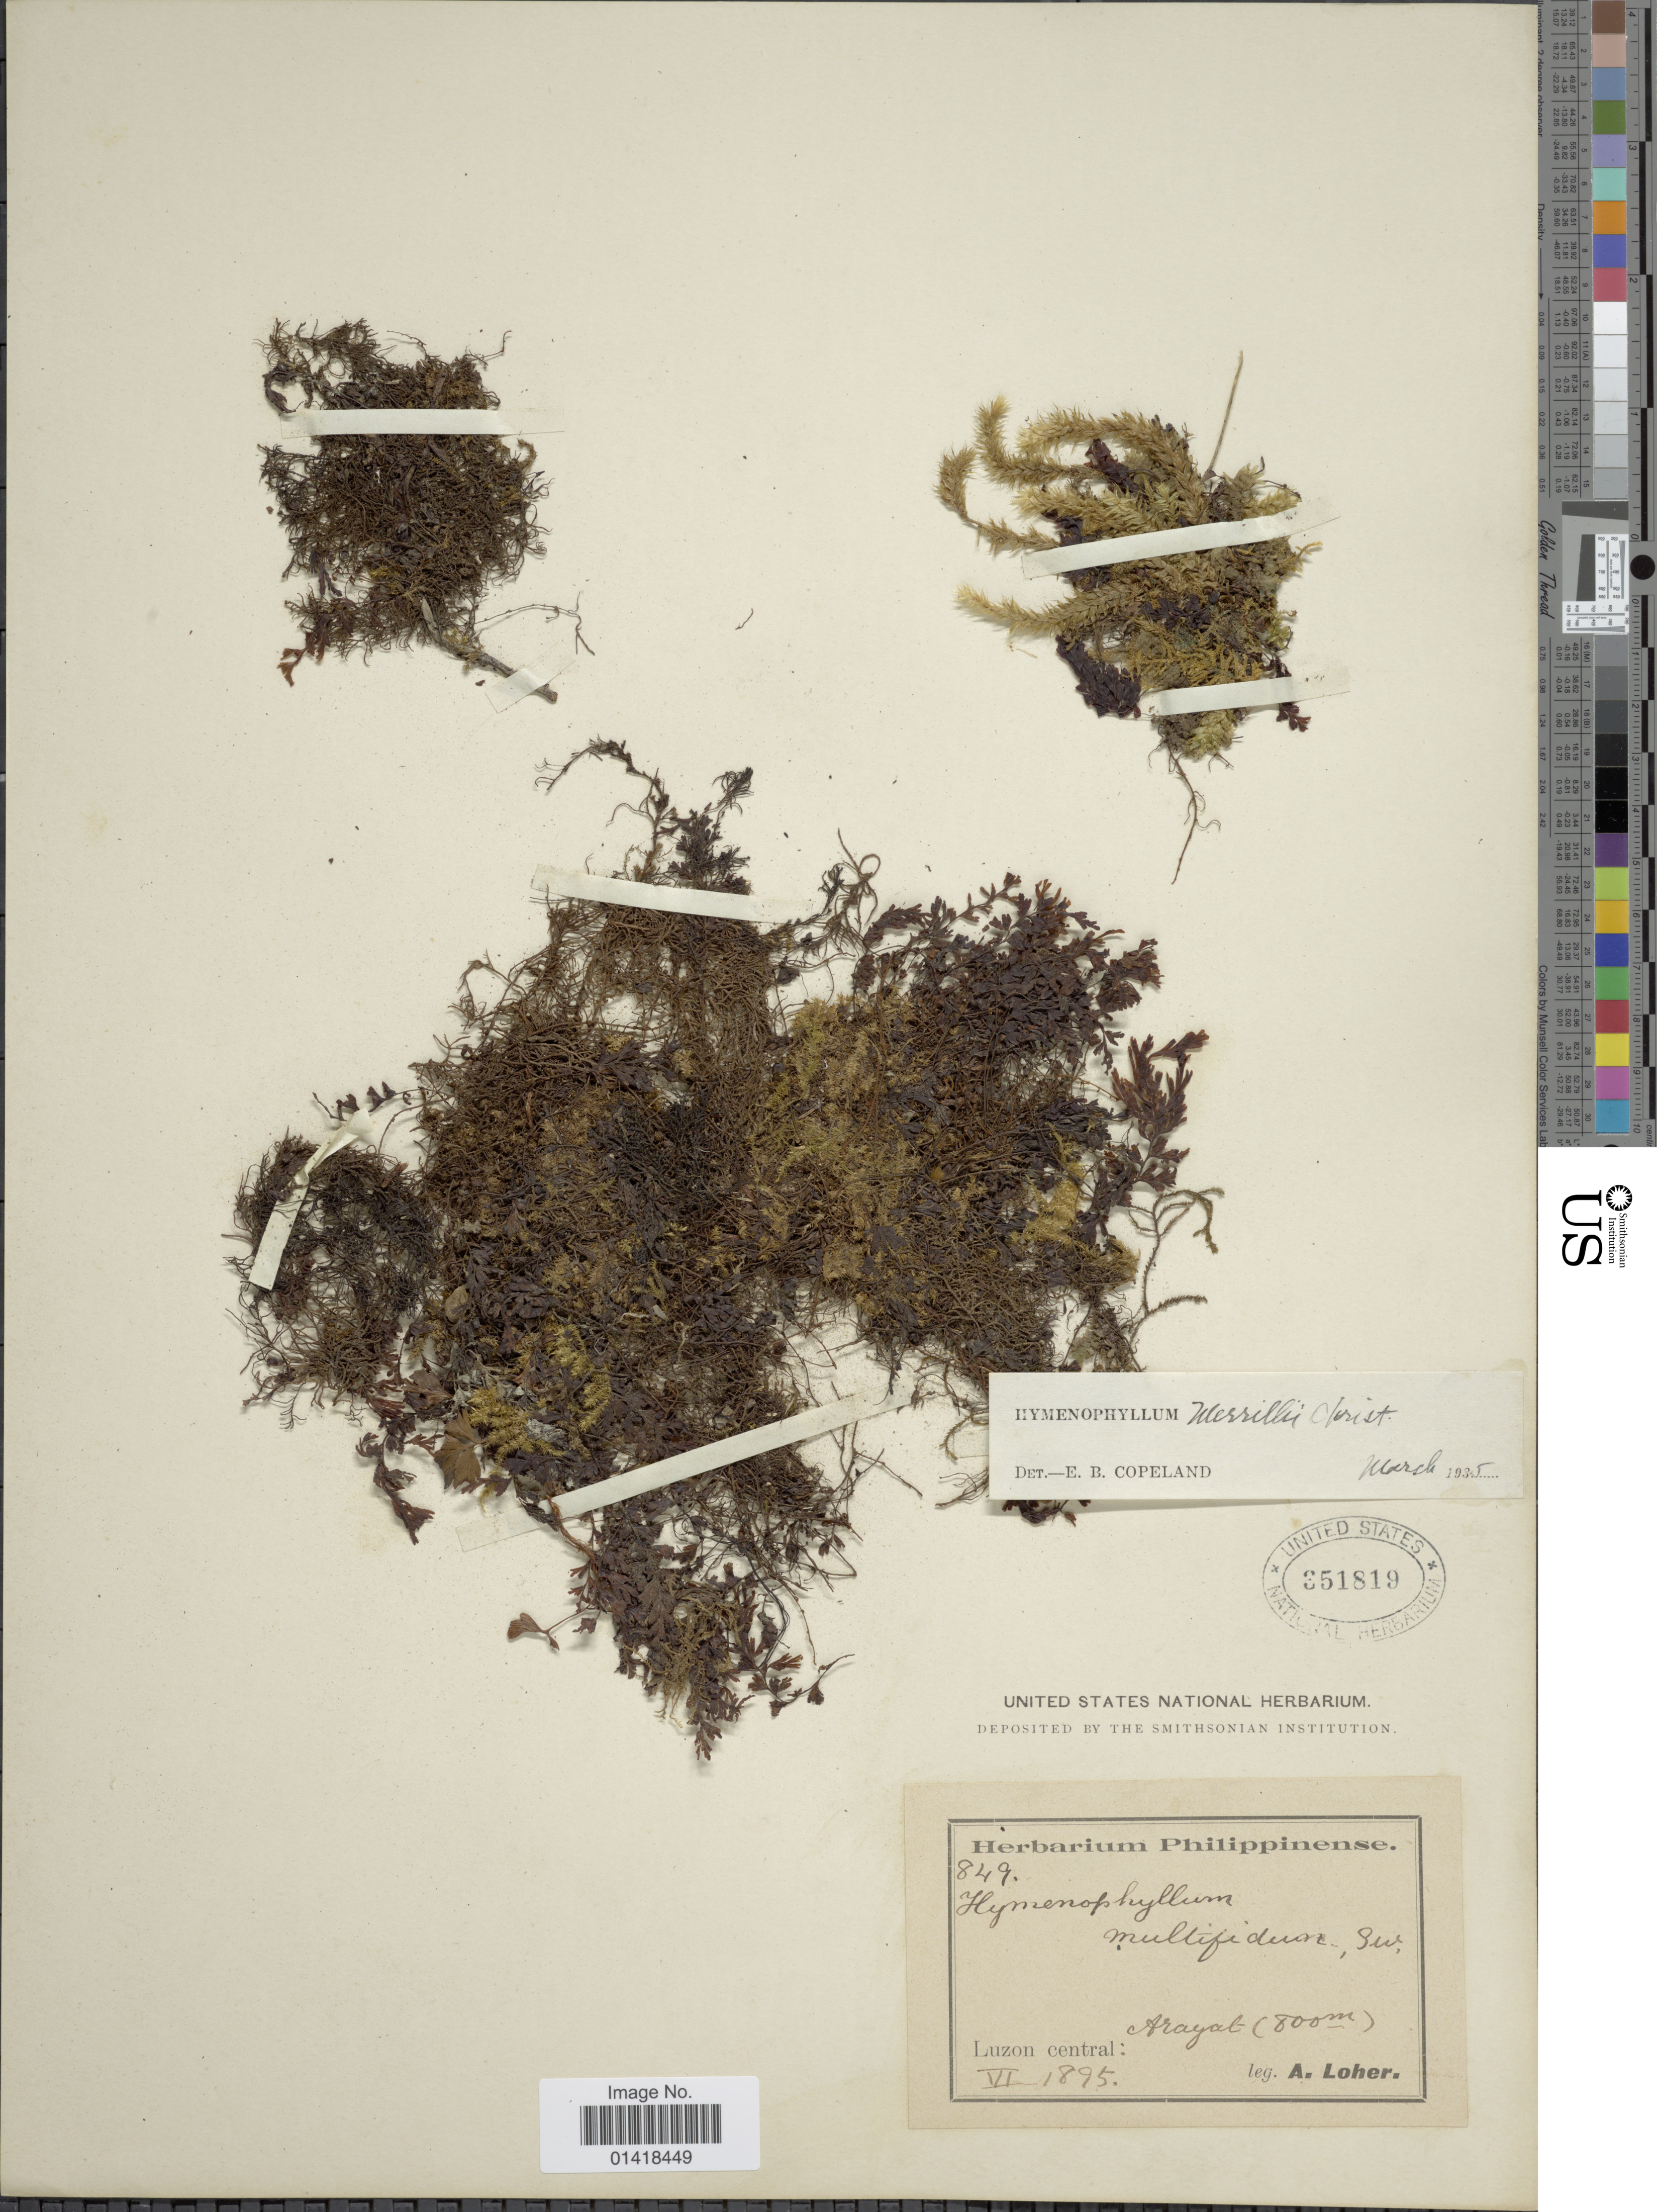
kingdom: Plantae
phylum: Tracheophyta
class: Polypodiopsida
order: Hymenophyllales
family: Hymenophyllaceae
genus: Hymenophyllum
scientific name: Hymenophyllum merrillii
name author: Christ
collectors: A. Loher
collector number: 849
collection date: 1895-06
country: Philippines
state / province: Central Luzon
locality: Philippinense. Arayat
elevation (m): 800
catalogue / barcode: US 351819